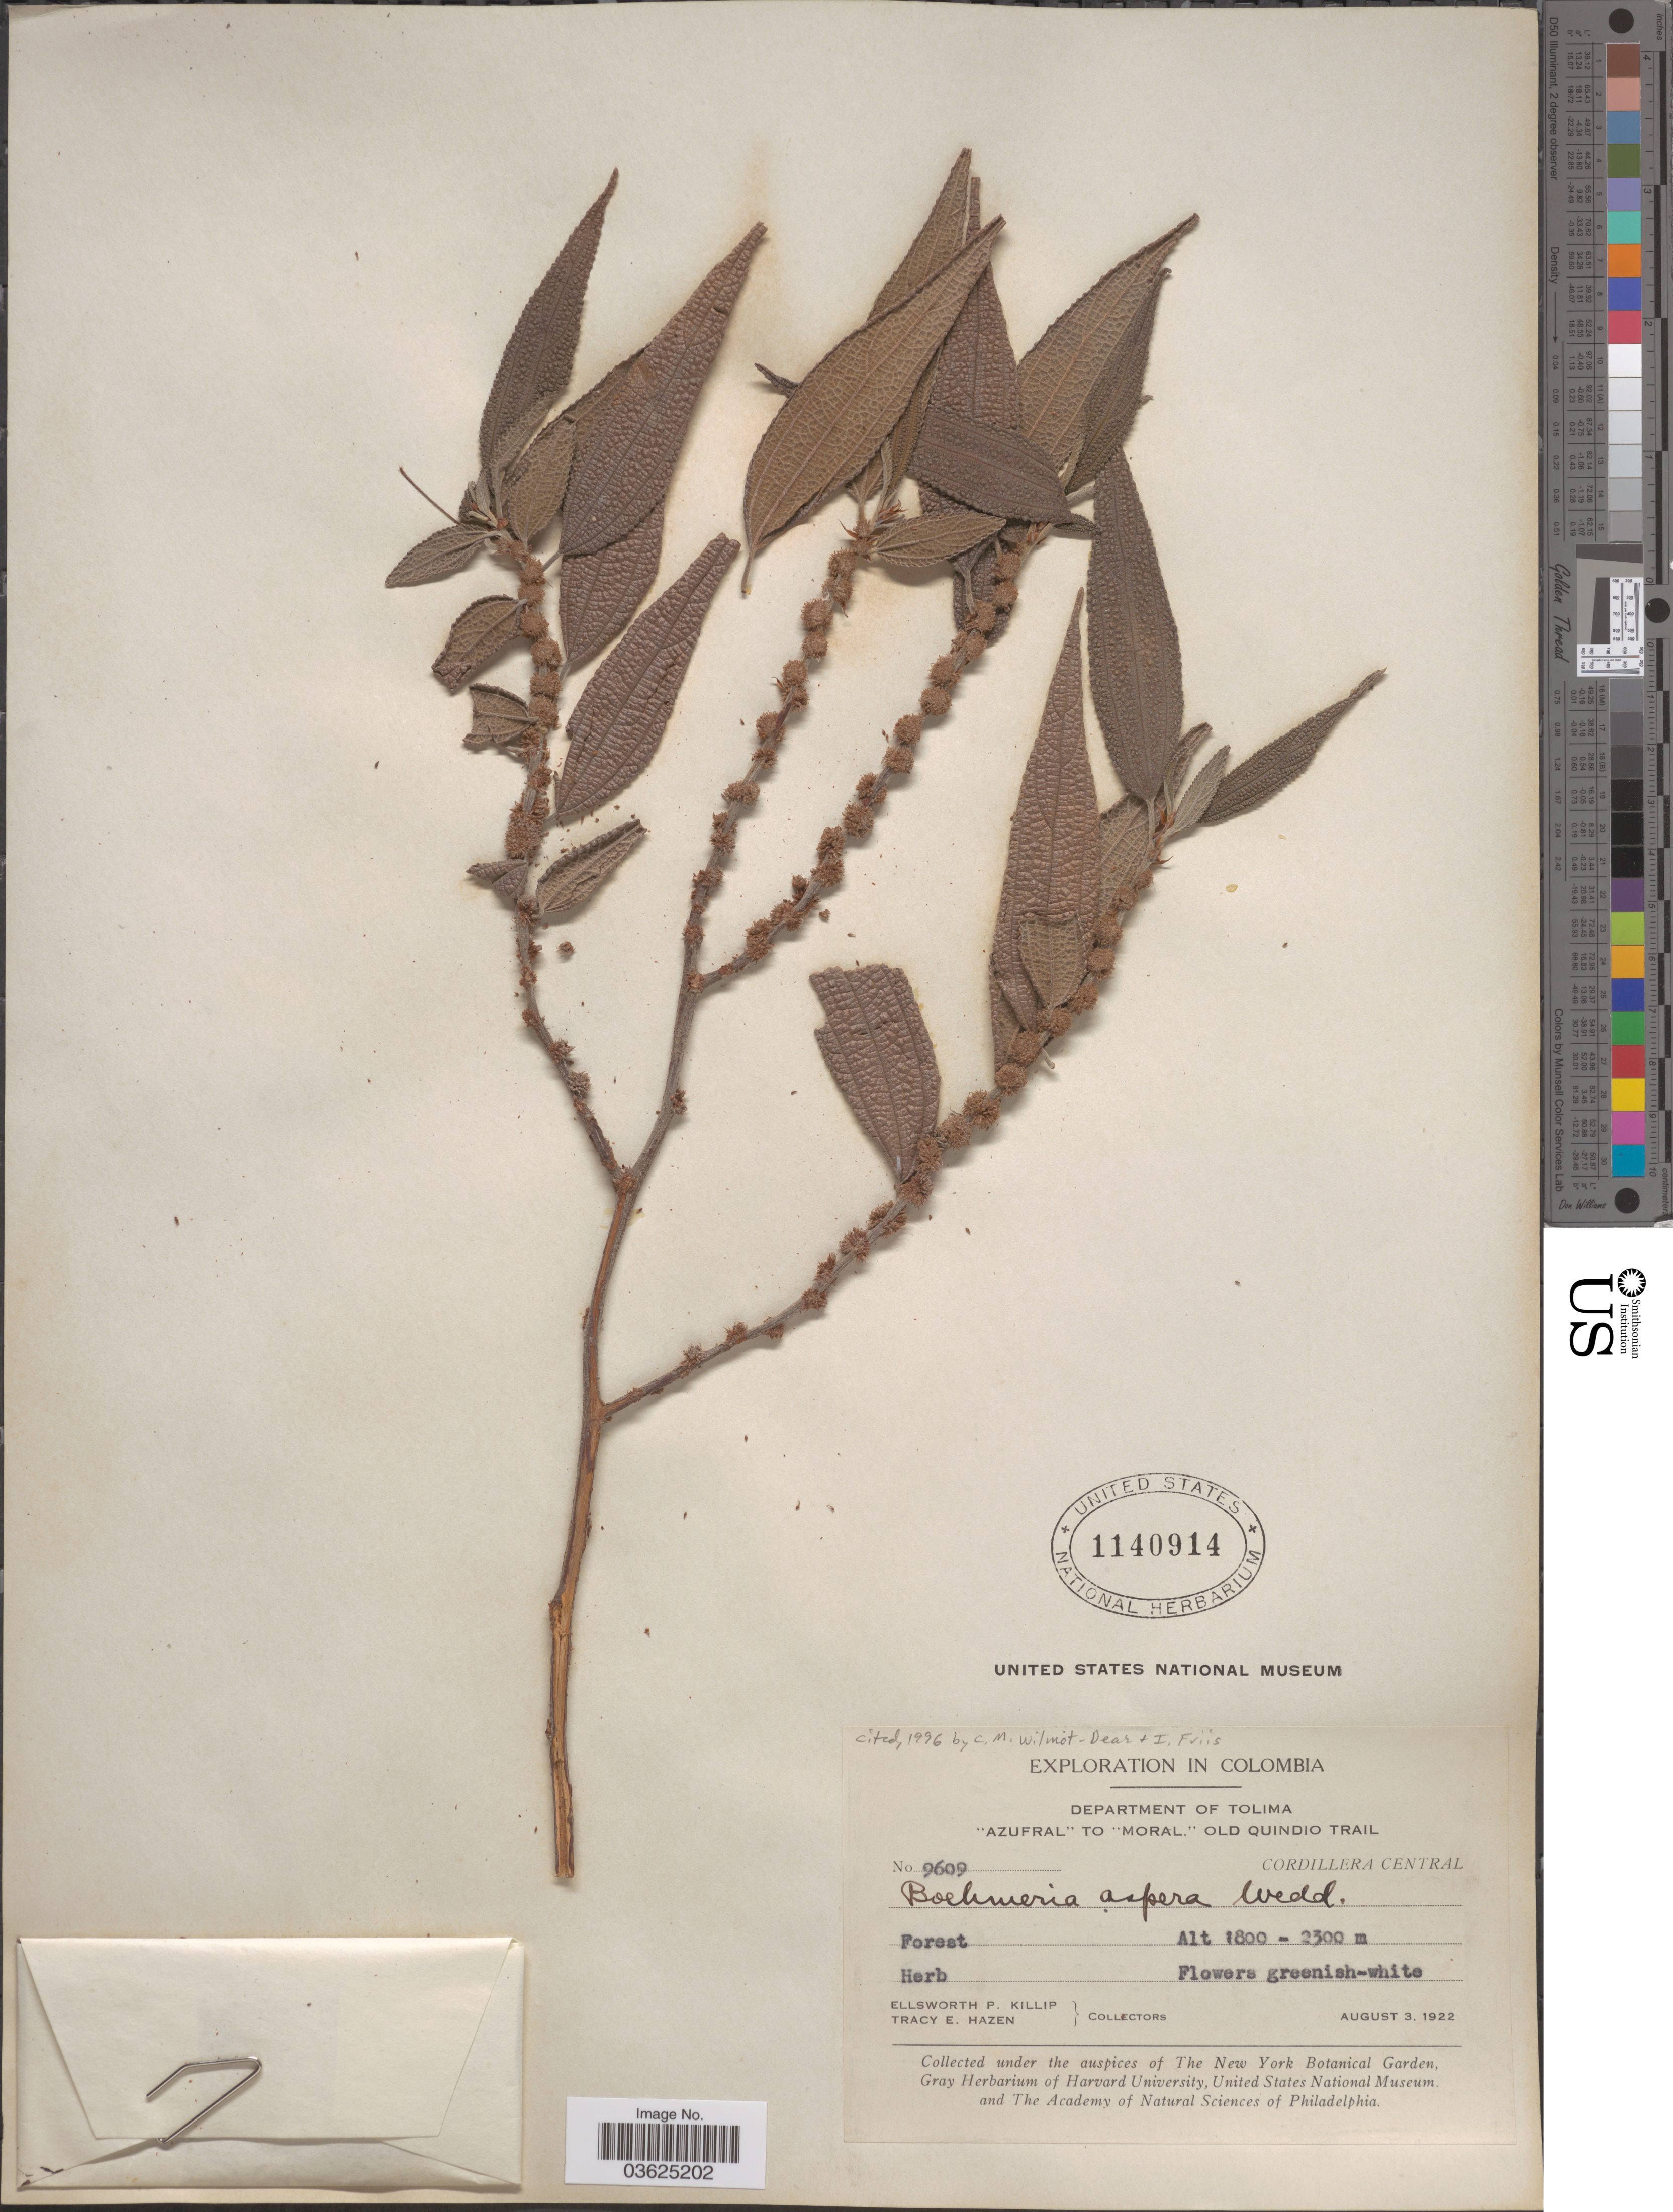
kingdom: Plantae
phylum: Tracheophyta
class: Magnoliopsida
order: Rosales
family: Urticaceae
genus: Boehmeria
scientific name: Boehmeria aspera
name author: Wedd.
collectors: E. P. Killip & T. E. Hazen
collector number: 9609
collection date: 1922-08-03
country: Colombia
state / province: Tolima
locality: Department of Tolima. "Azufral" to "Moral," Old Quindio Trail. Cordillera Central.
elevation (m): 1800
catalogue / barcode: US 1140914